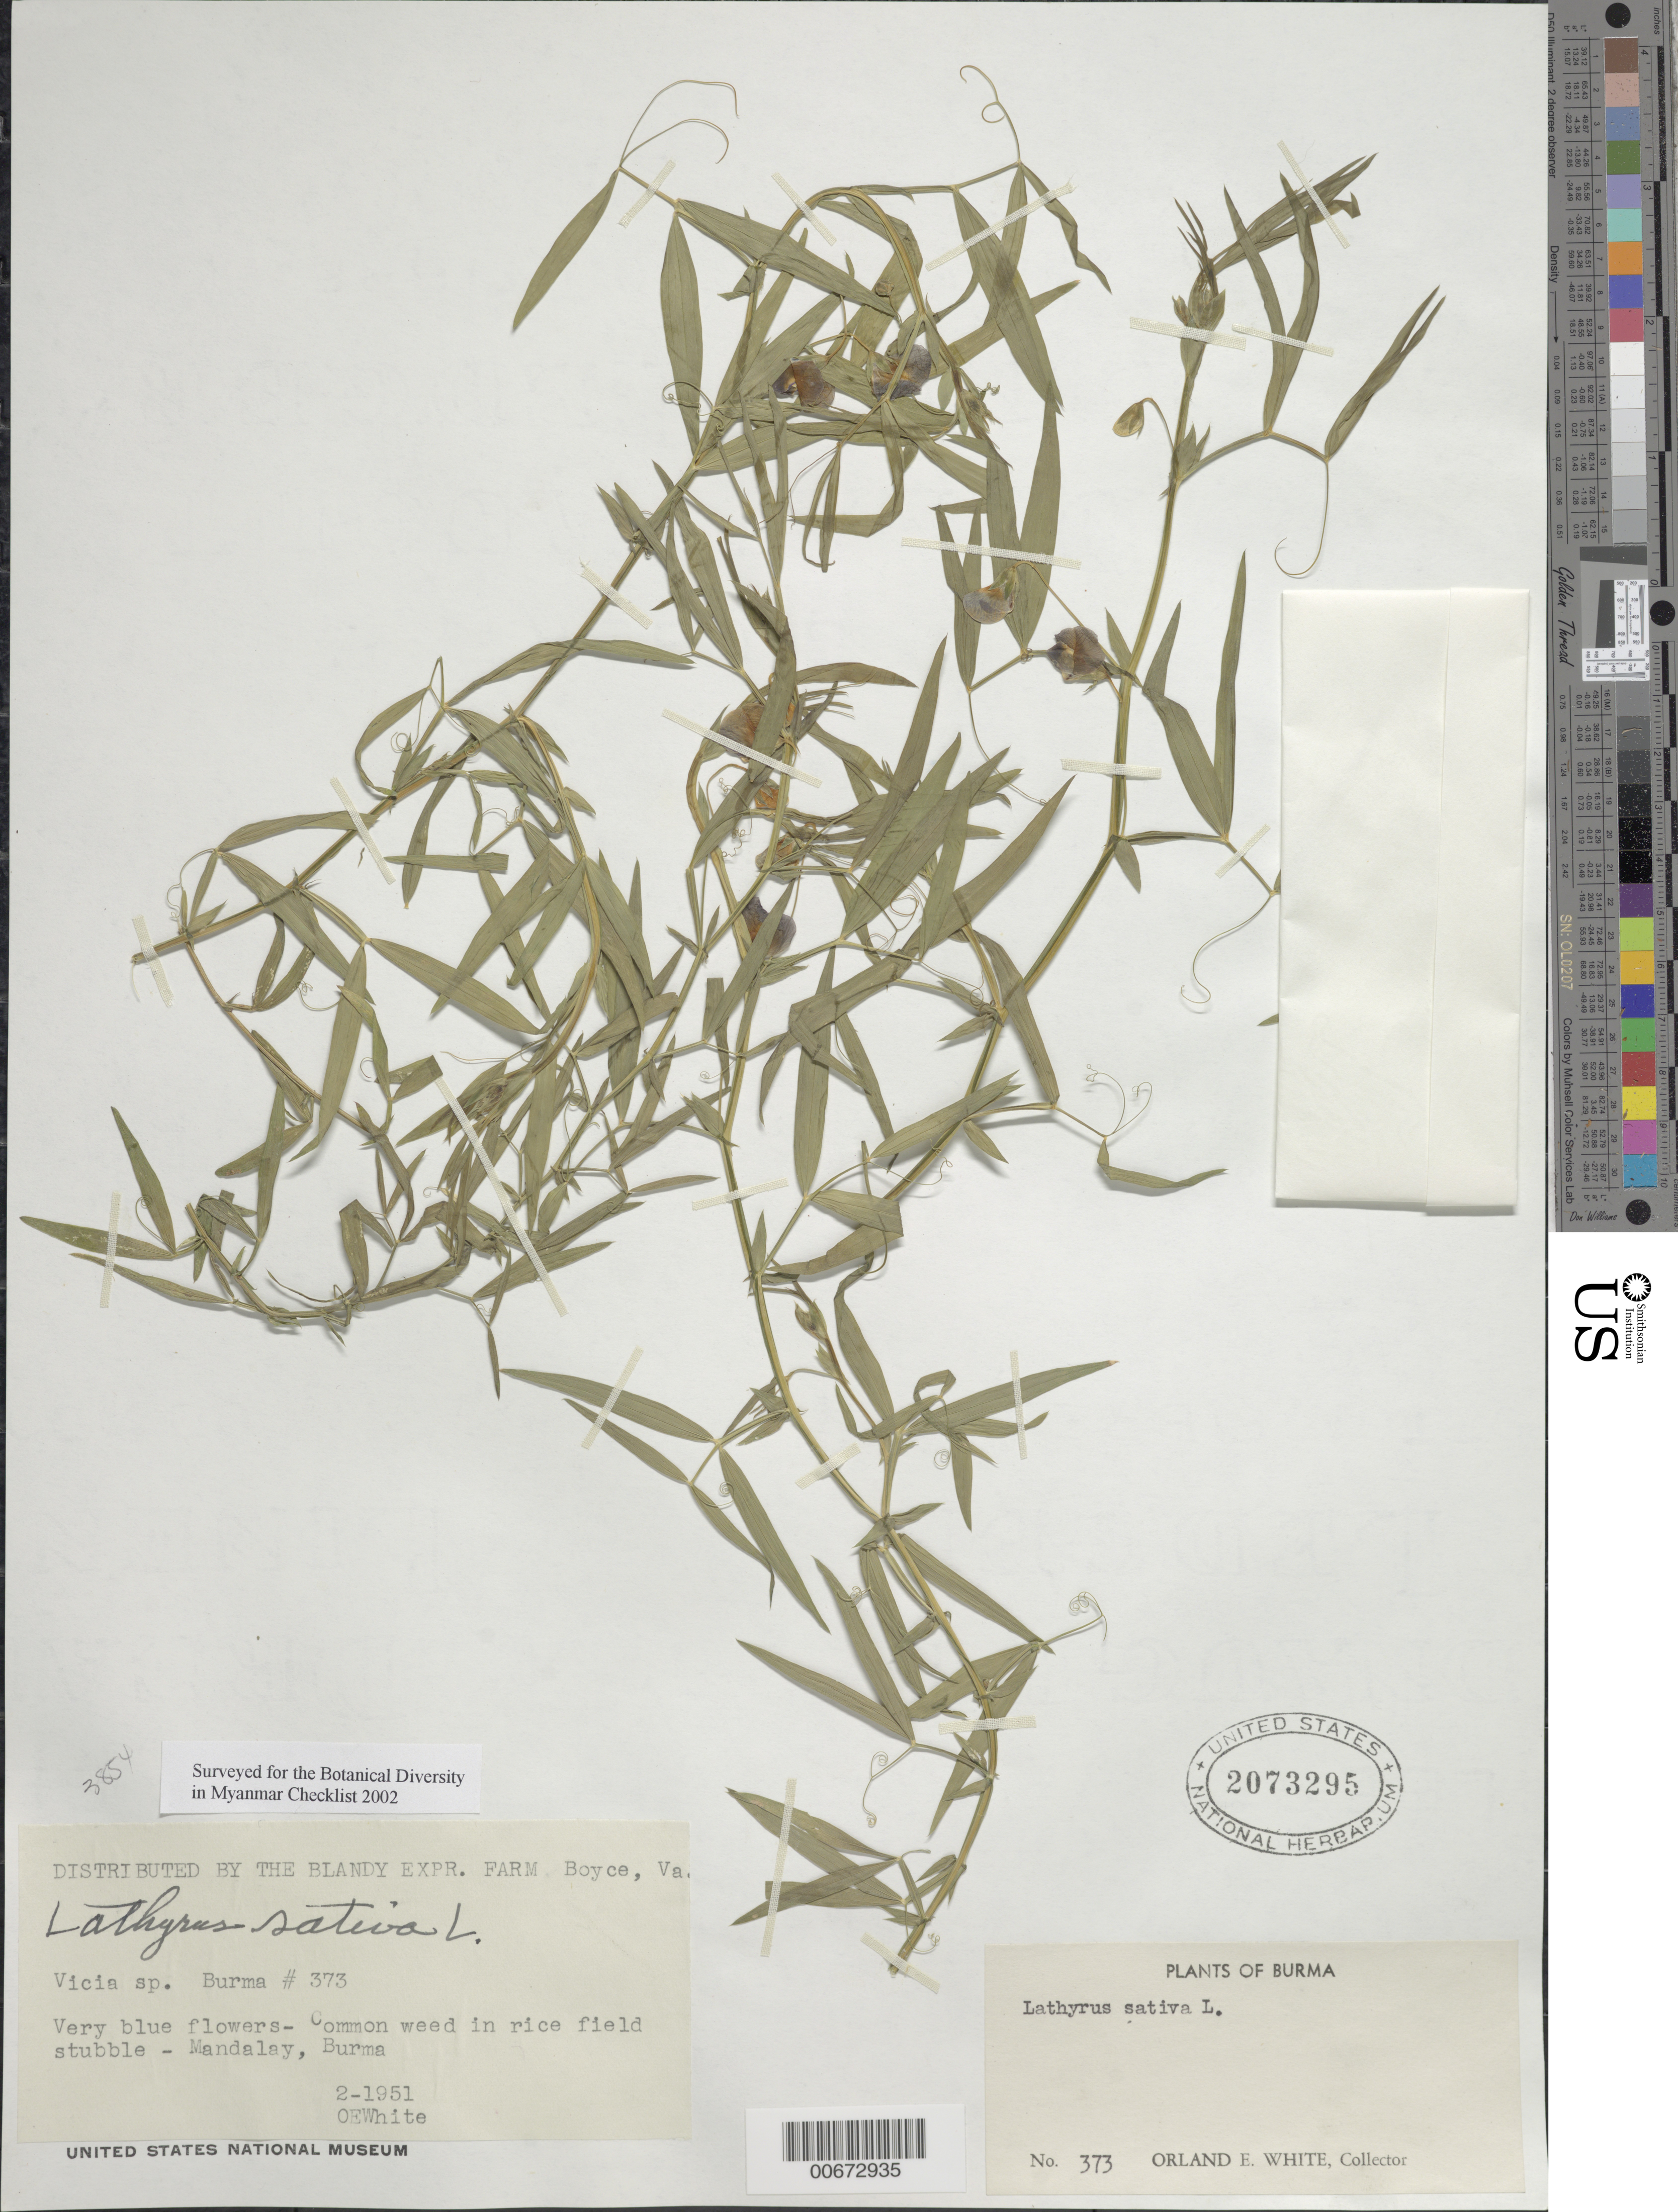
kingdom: Plantae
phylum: Tracheophyta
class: Magnoliopsida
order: Fabales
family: Fabaceae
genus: Lathyrus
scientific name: Lathyrus sativus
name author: L.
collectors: O. E. White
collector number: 373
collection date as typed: Feb 1951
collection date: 1951-02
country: Myanmar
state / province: Mandalay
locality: Mandalay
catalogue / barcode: US 2073295